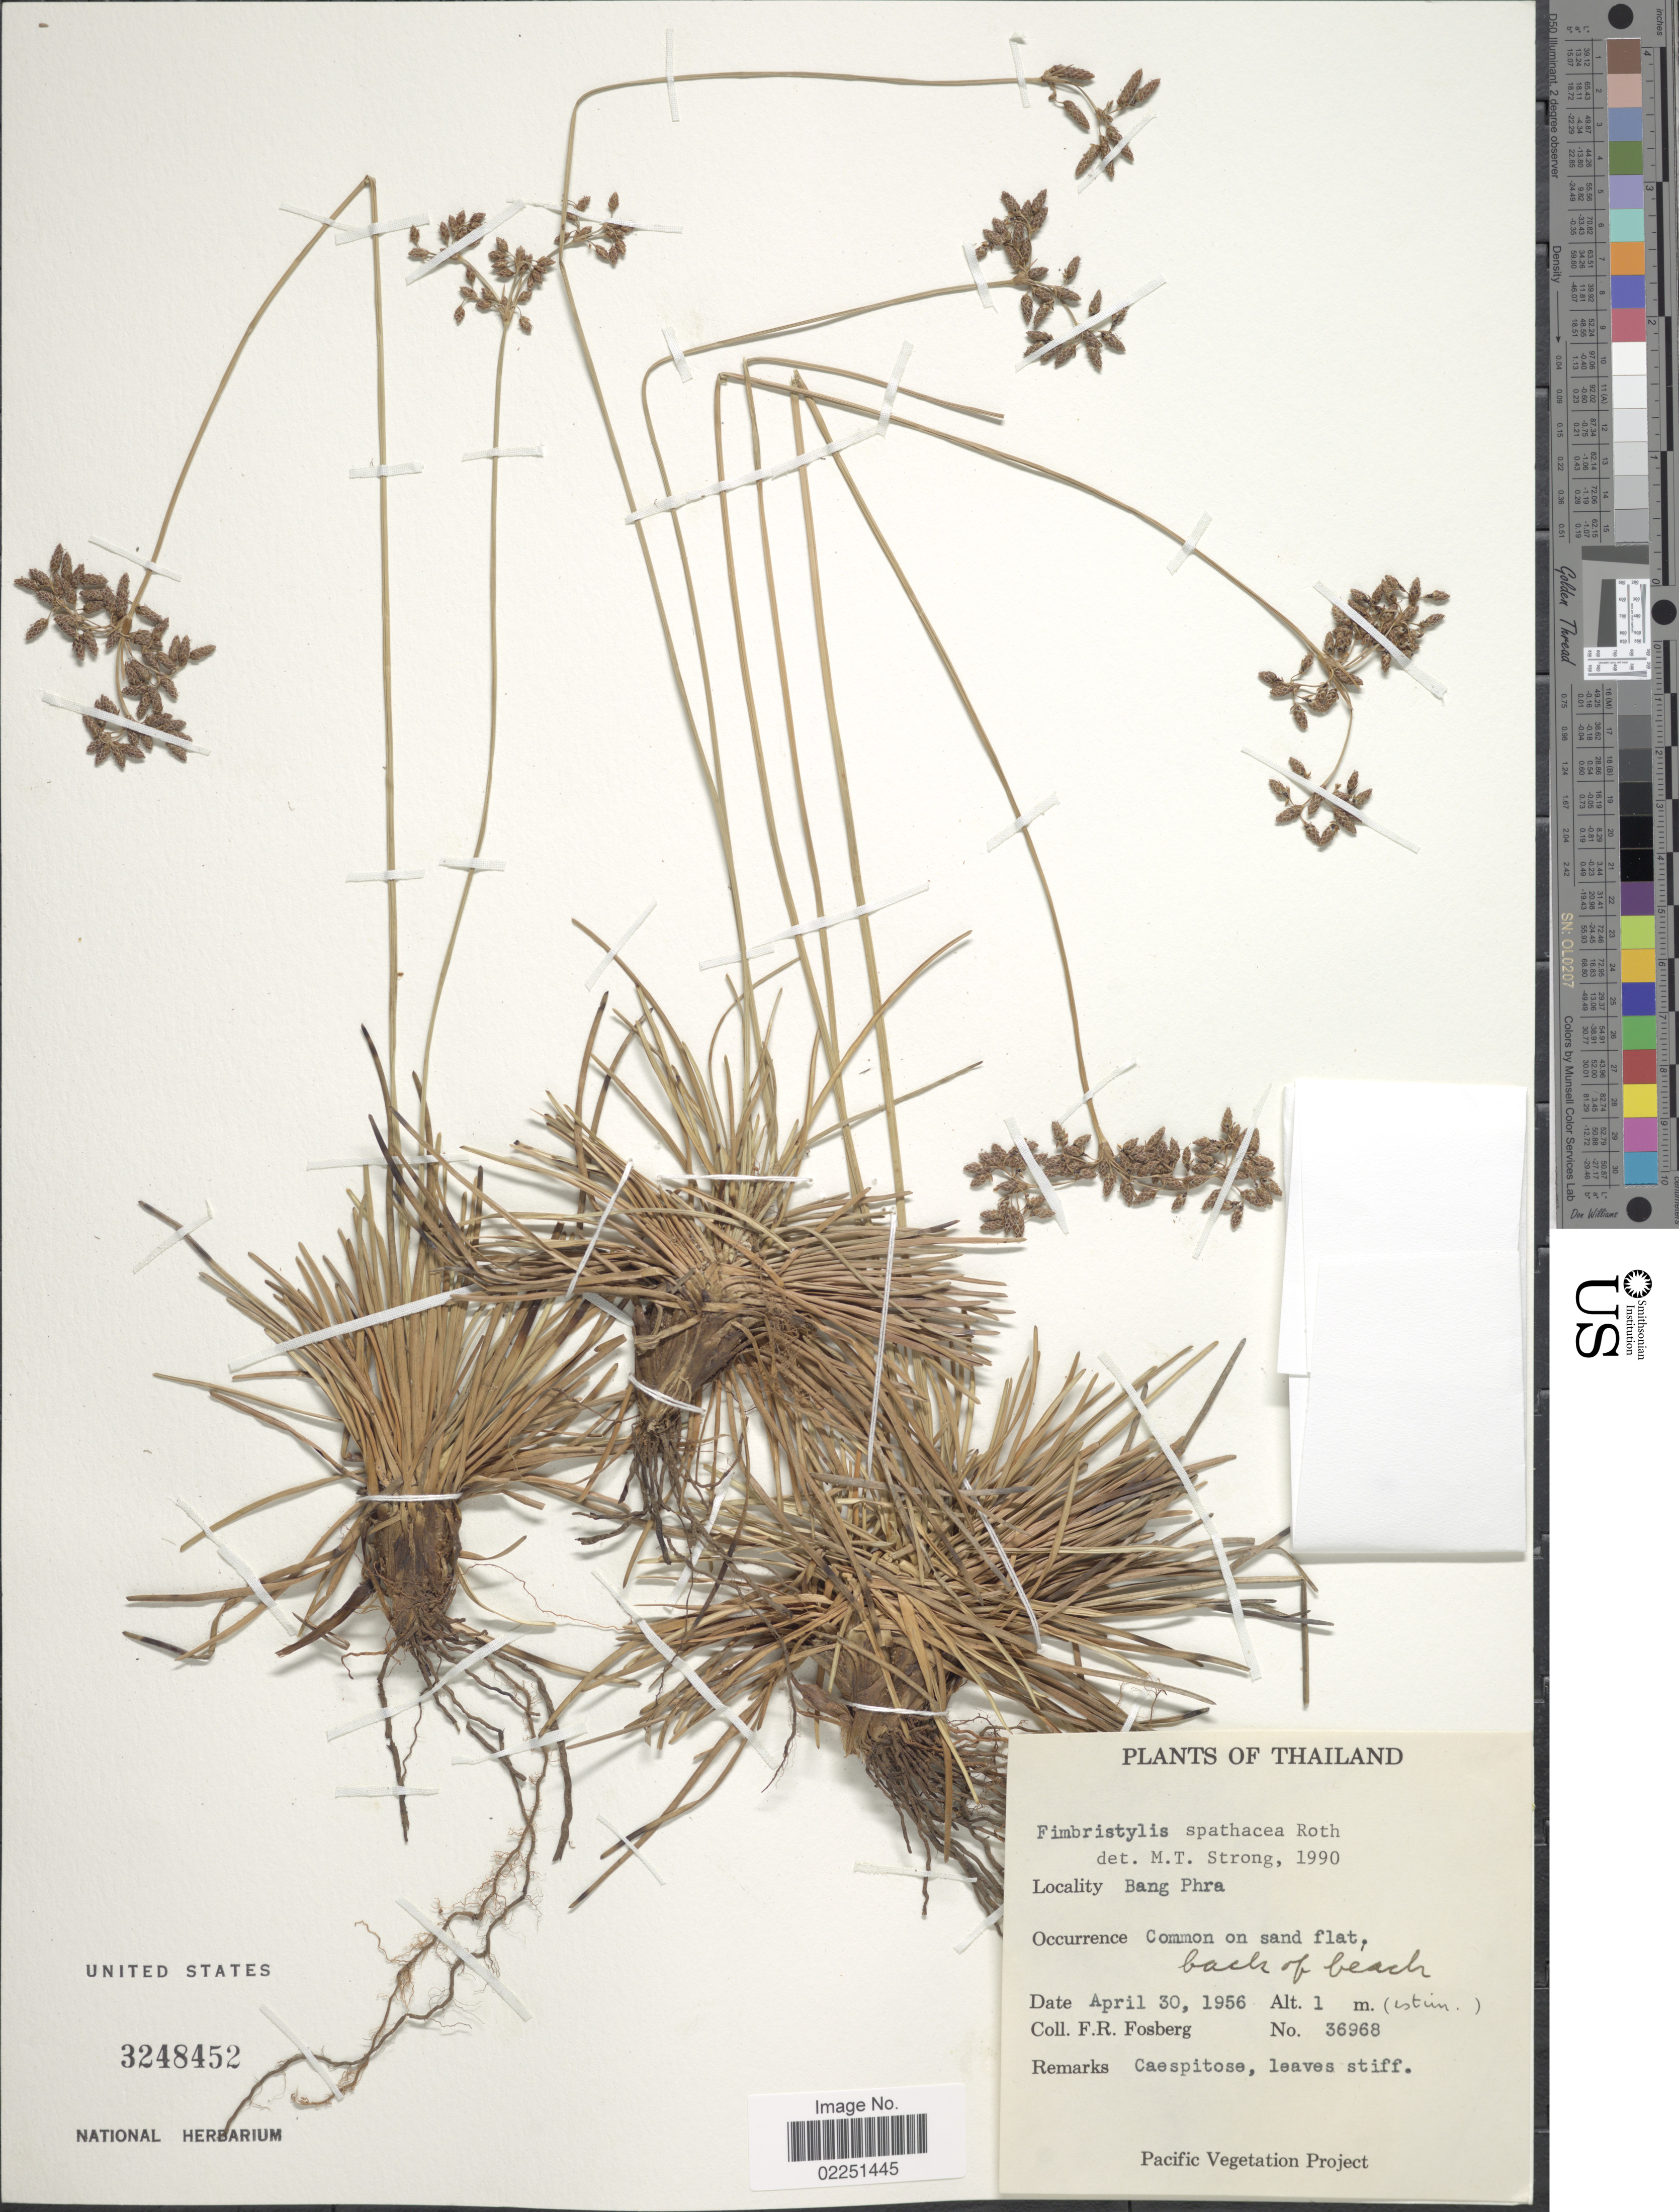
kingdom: Plantae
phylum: Tracheophyta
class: Liliopsida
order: Poales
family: Cyperaceae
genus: Fimbristylis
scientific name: Fimbristylis cymosa subsp. spathacea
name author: (Roth) T. Koyama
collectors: F. R. Fosberg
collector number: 36968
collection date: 1956-04-30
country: Thailand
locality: Bang Phra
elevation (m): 1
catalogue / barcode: US 3248452